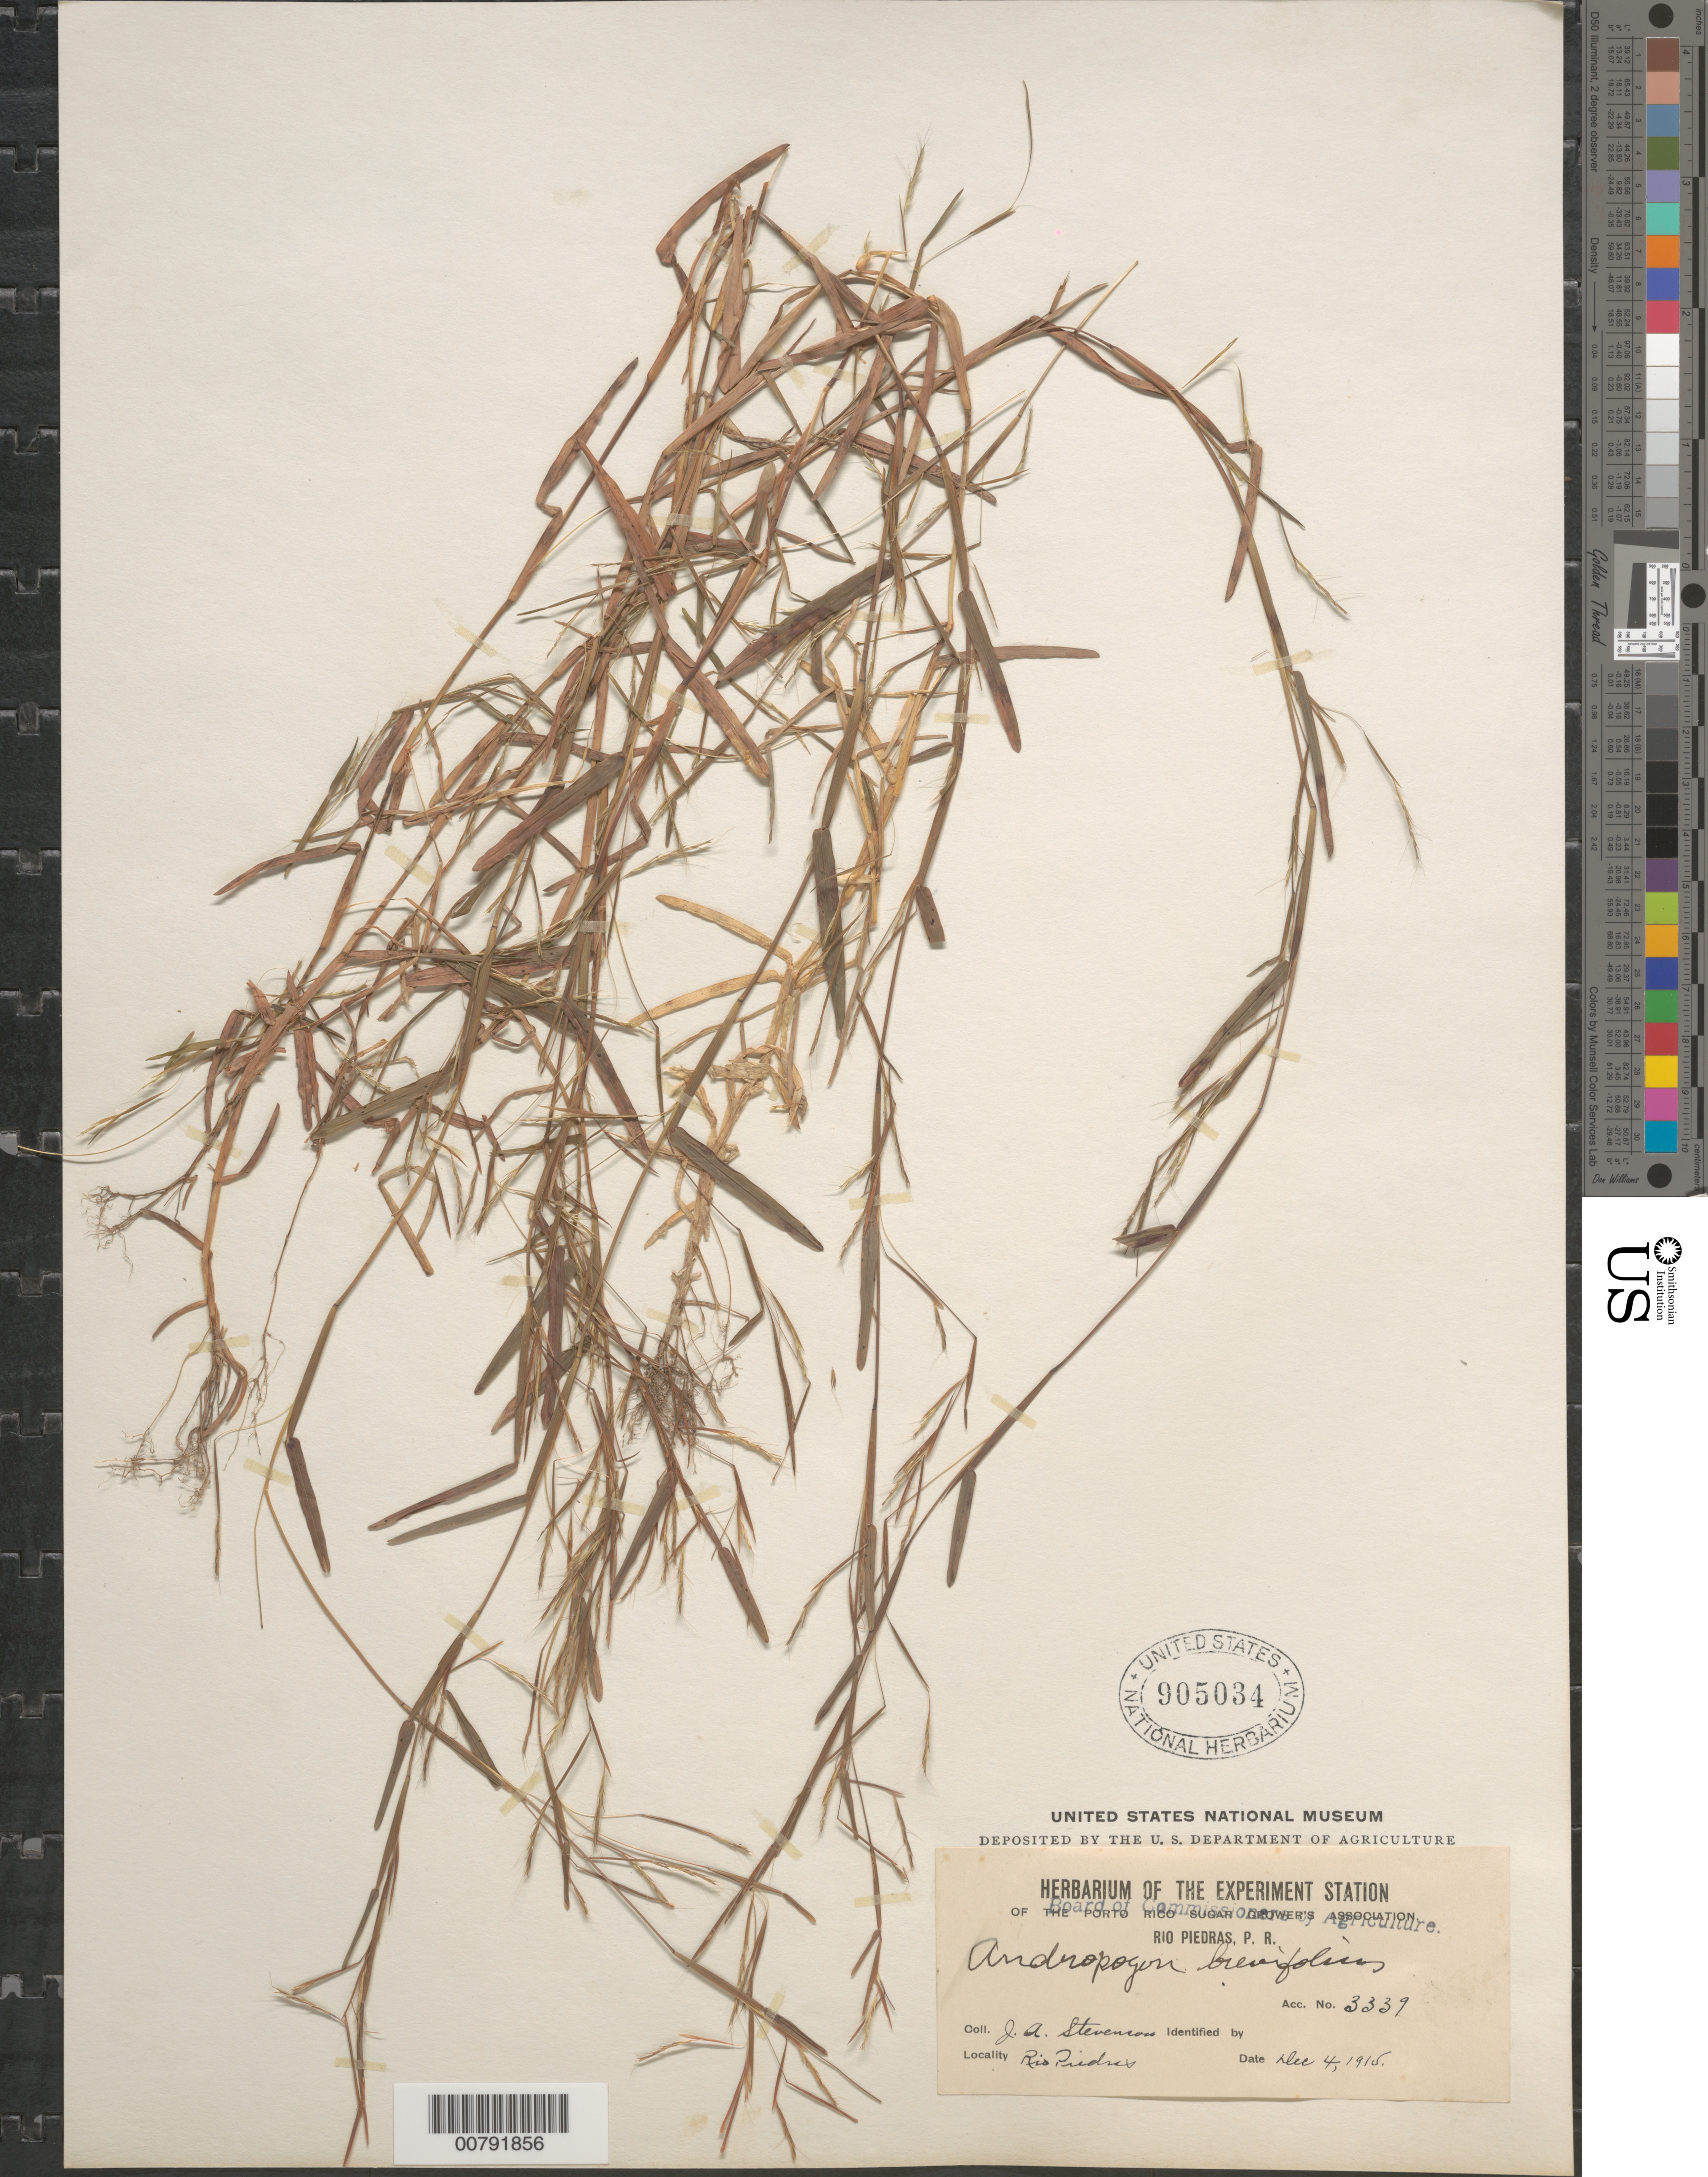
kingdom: Plantae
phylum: Tracheophyta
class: Liliopsida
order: Poales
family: Poaceae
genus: Schizachyrium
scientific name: Schizachyrium brevifolium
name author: (Sw.) Nees ex Büse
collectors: J. Stevenson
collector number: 3339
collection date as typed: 04 Dec 1915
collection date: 1915-12-04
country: Puerto Rico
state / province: San Juan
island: Puerto Rico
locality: Río Piedras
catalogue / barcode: US 905034